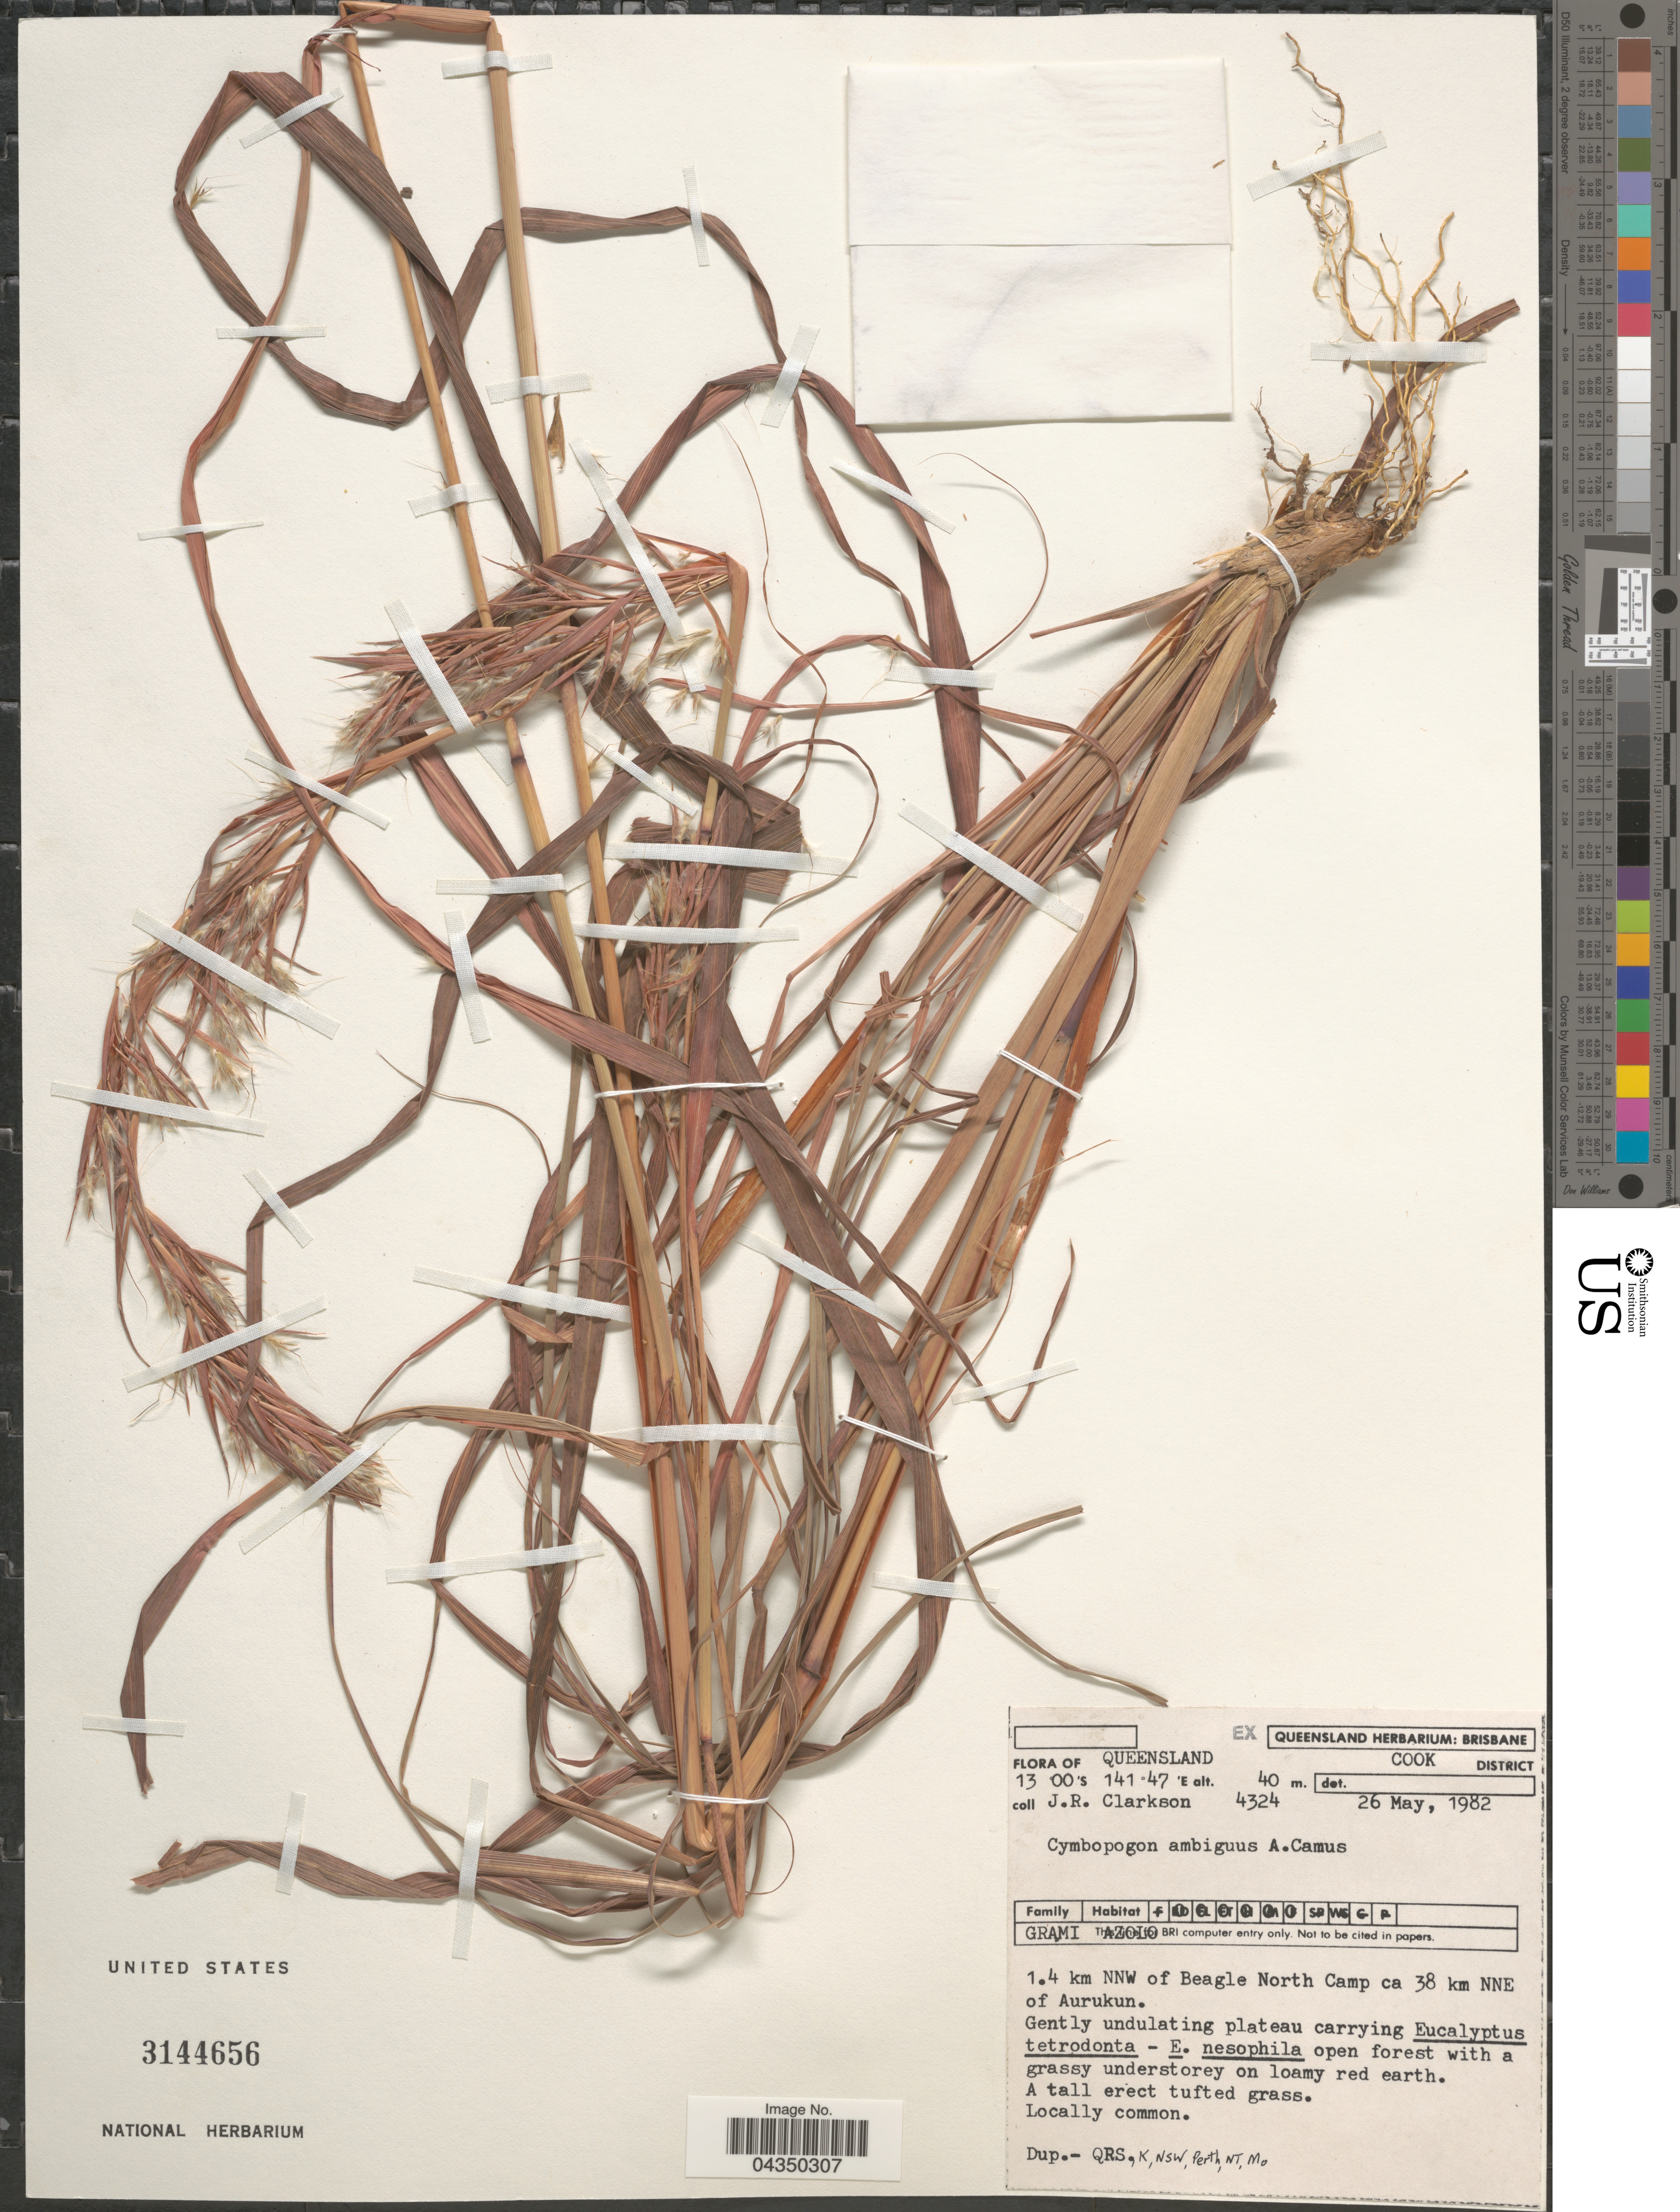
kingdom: Plantae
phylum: Tracheophyta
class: Liliopsida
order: Poales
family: Poaceae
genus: Cymbopogon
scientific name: Cymbopogon ambiguus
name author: A. Camus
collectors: J. Clarkson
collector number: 4324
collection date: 1982-05-26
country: Australia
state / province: Queensland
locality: Cook District. 1.4 km NNW of Beagle North Camp ca 38 km NNE of Aurukun.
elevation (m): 40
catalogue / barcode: US 3144656